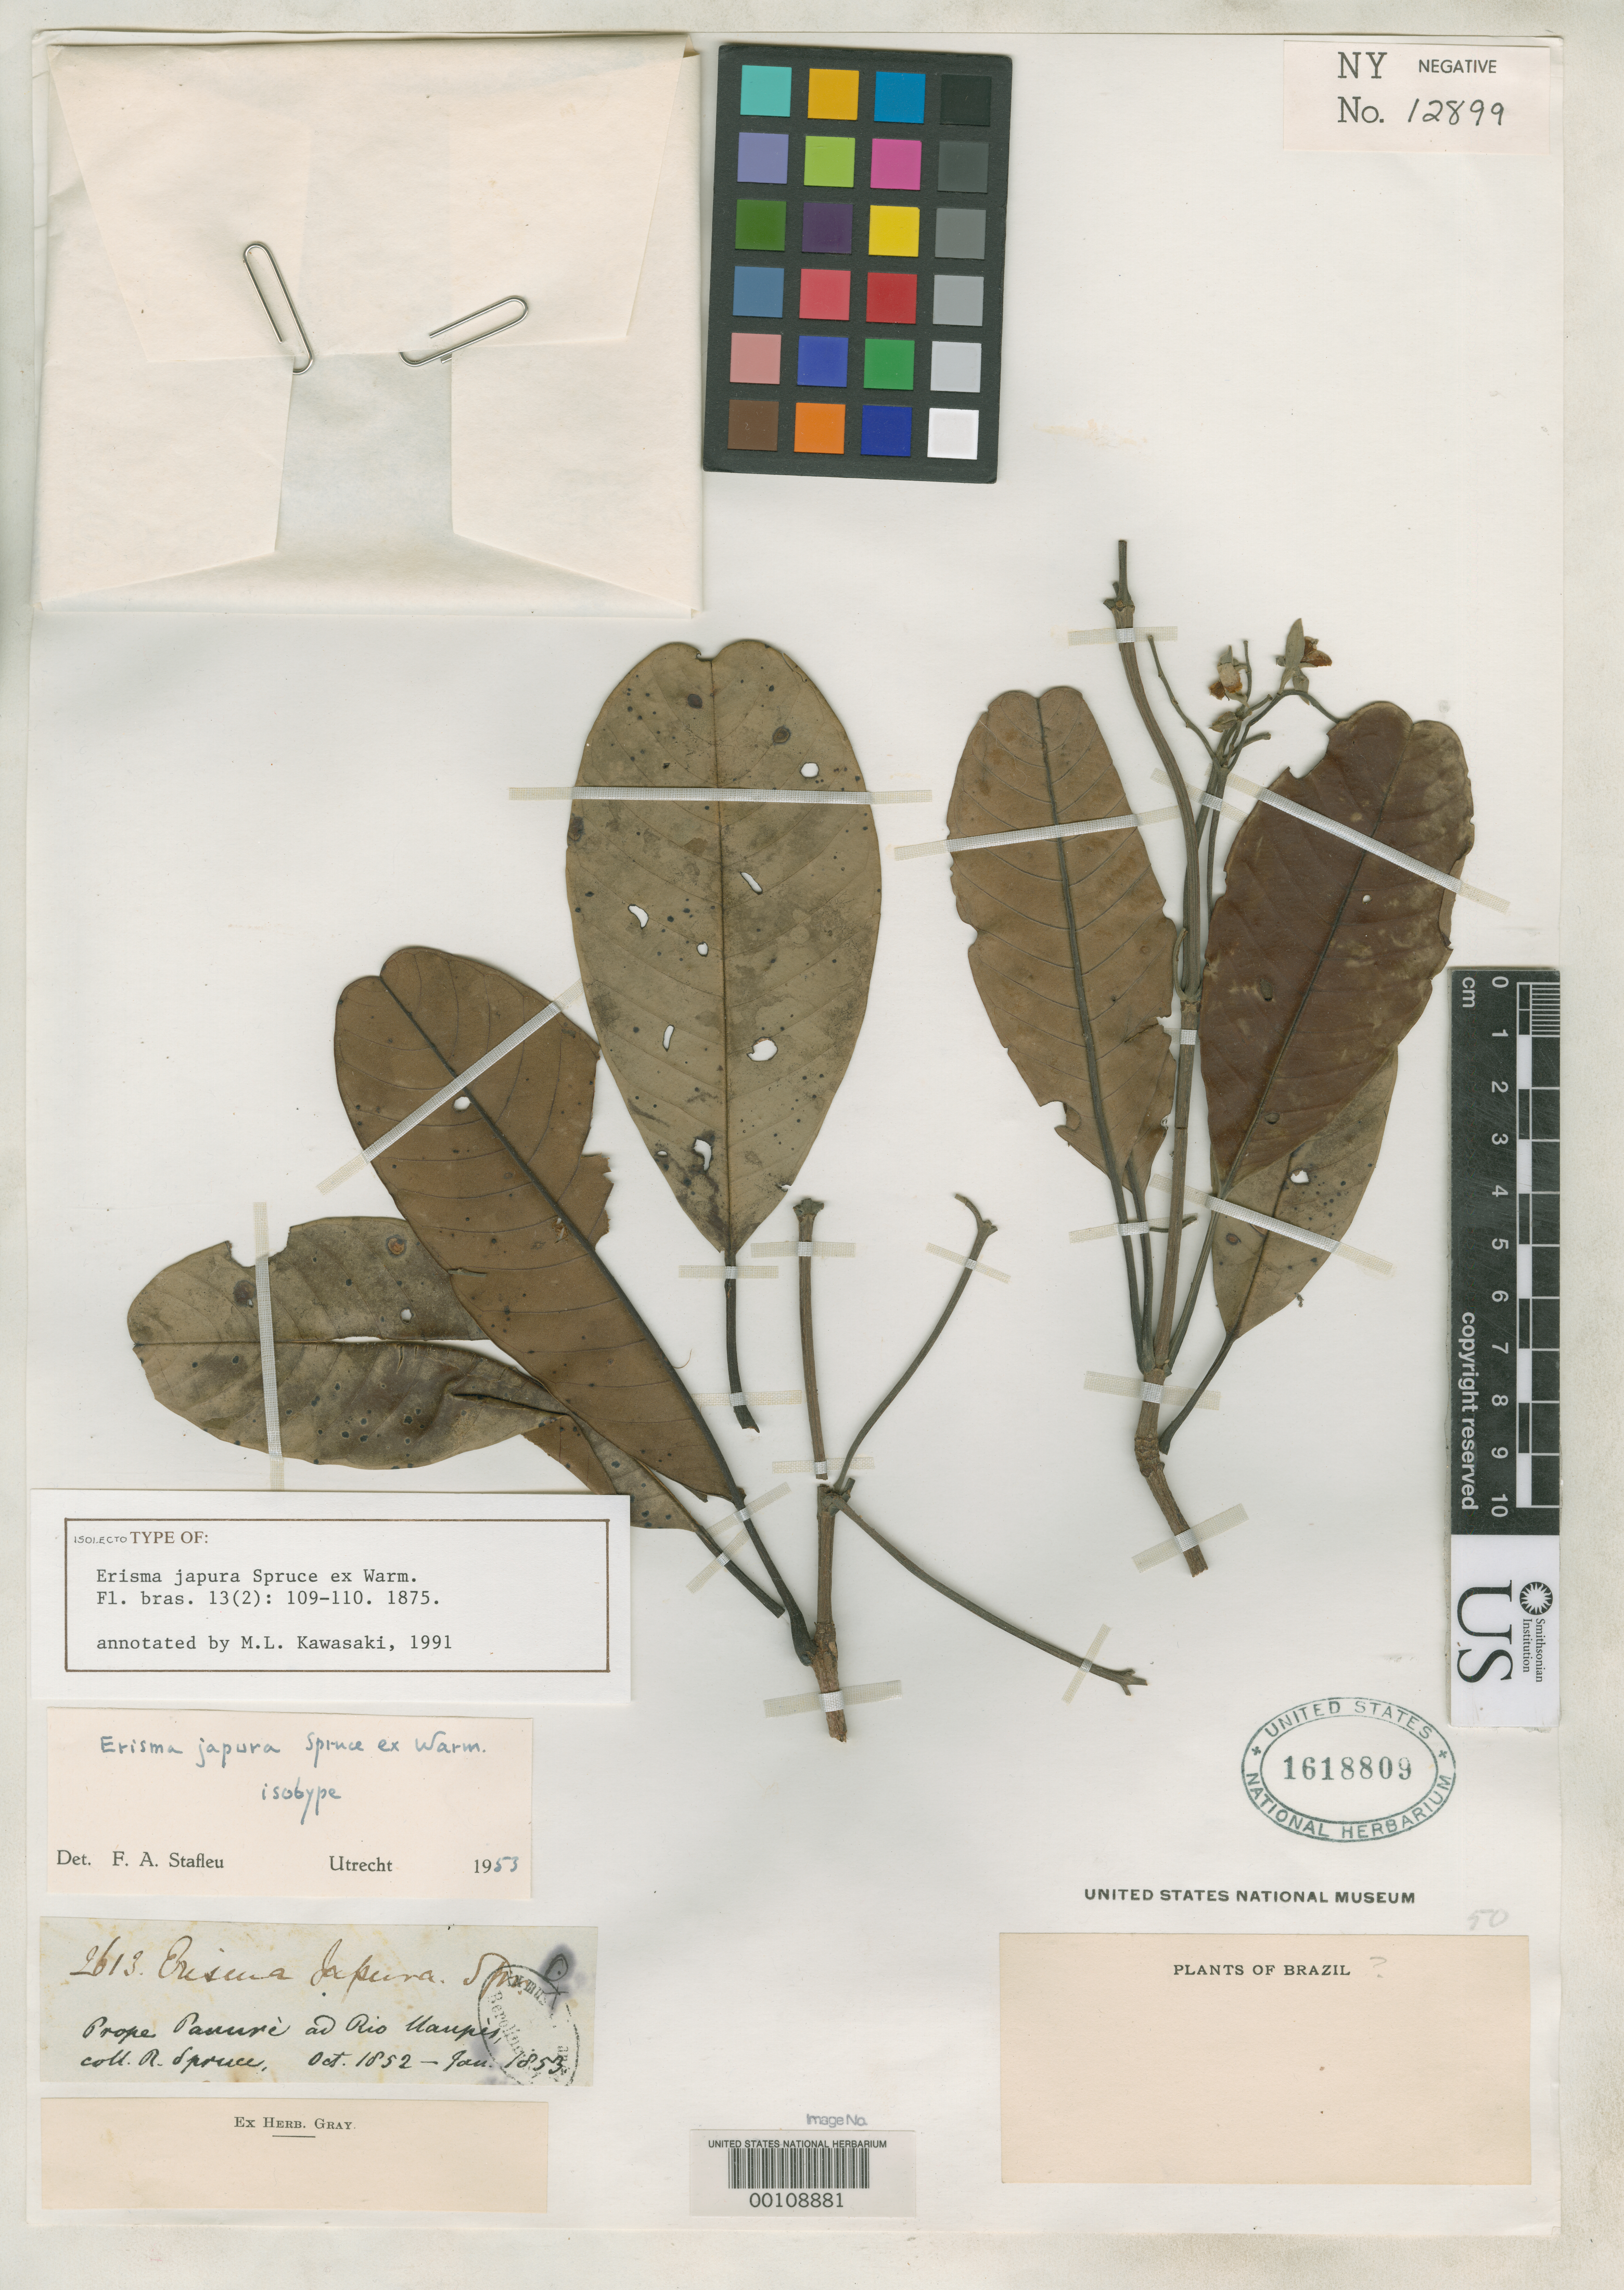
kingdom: Plantae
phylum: Tracheophyta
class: Magnoliopsida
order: Myrtales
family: Vochysiaceae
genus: Erisma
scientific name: Erisma japura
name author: Spruce ex Warm. in Mart.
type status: Isotype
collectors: R. Spruce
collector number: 2613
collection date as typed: Oct 1852 to -- Jan 1853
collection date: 1852-10/1853-01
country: Brazil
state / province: Amazonas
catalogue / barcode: US 1618809